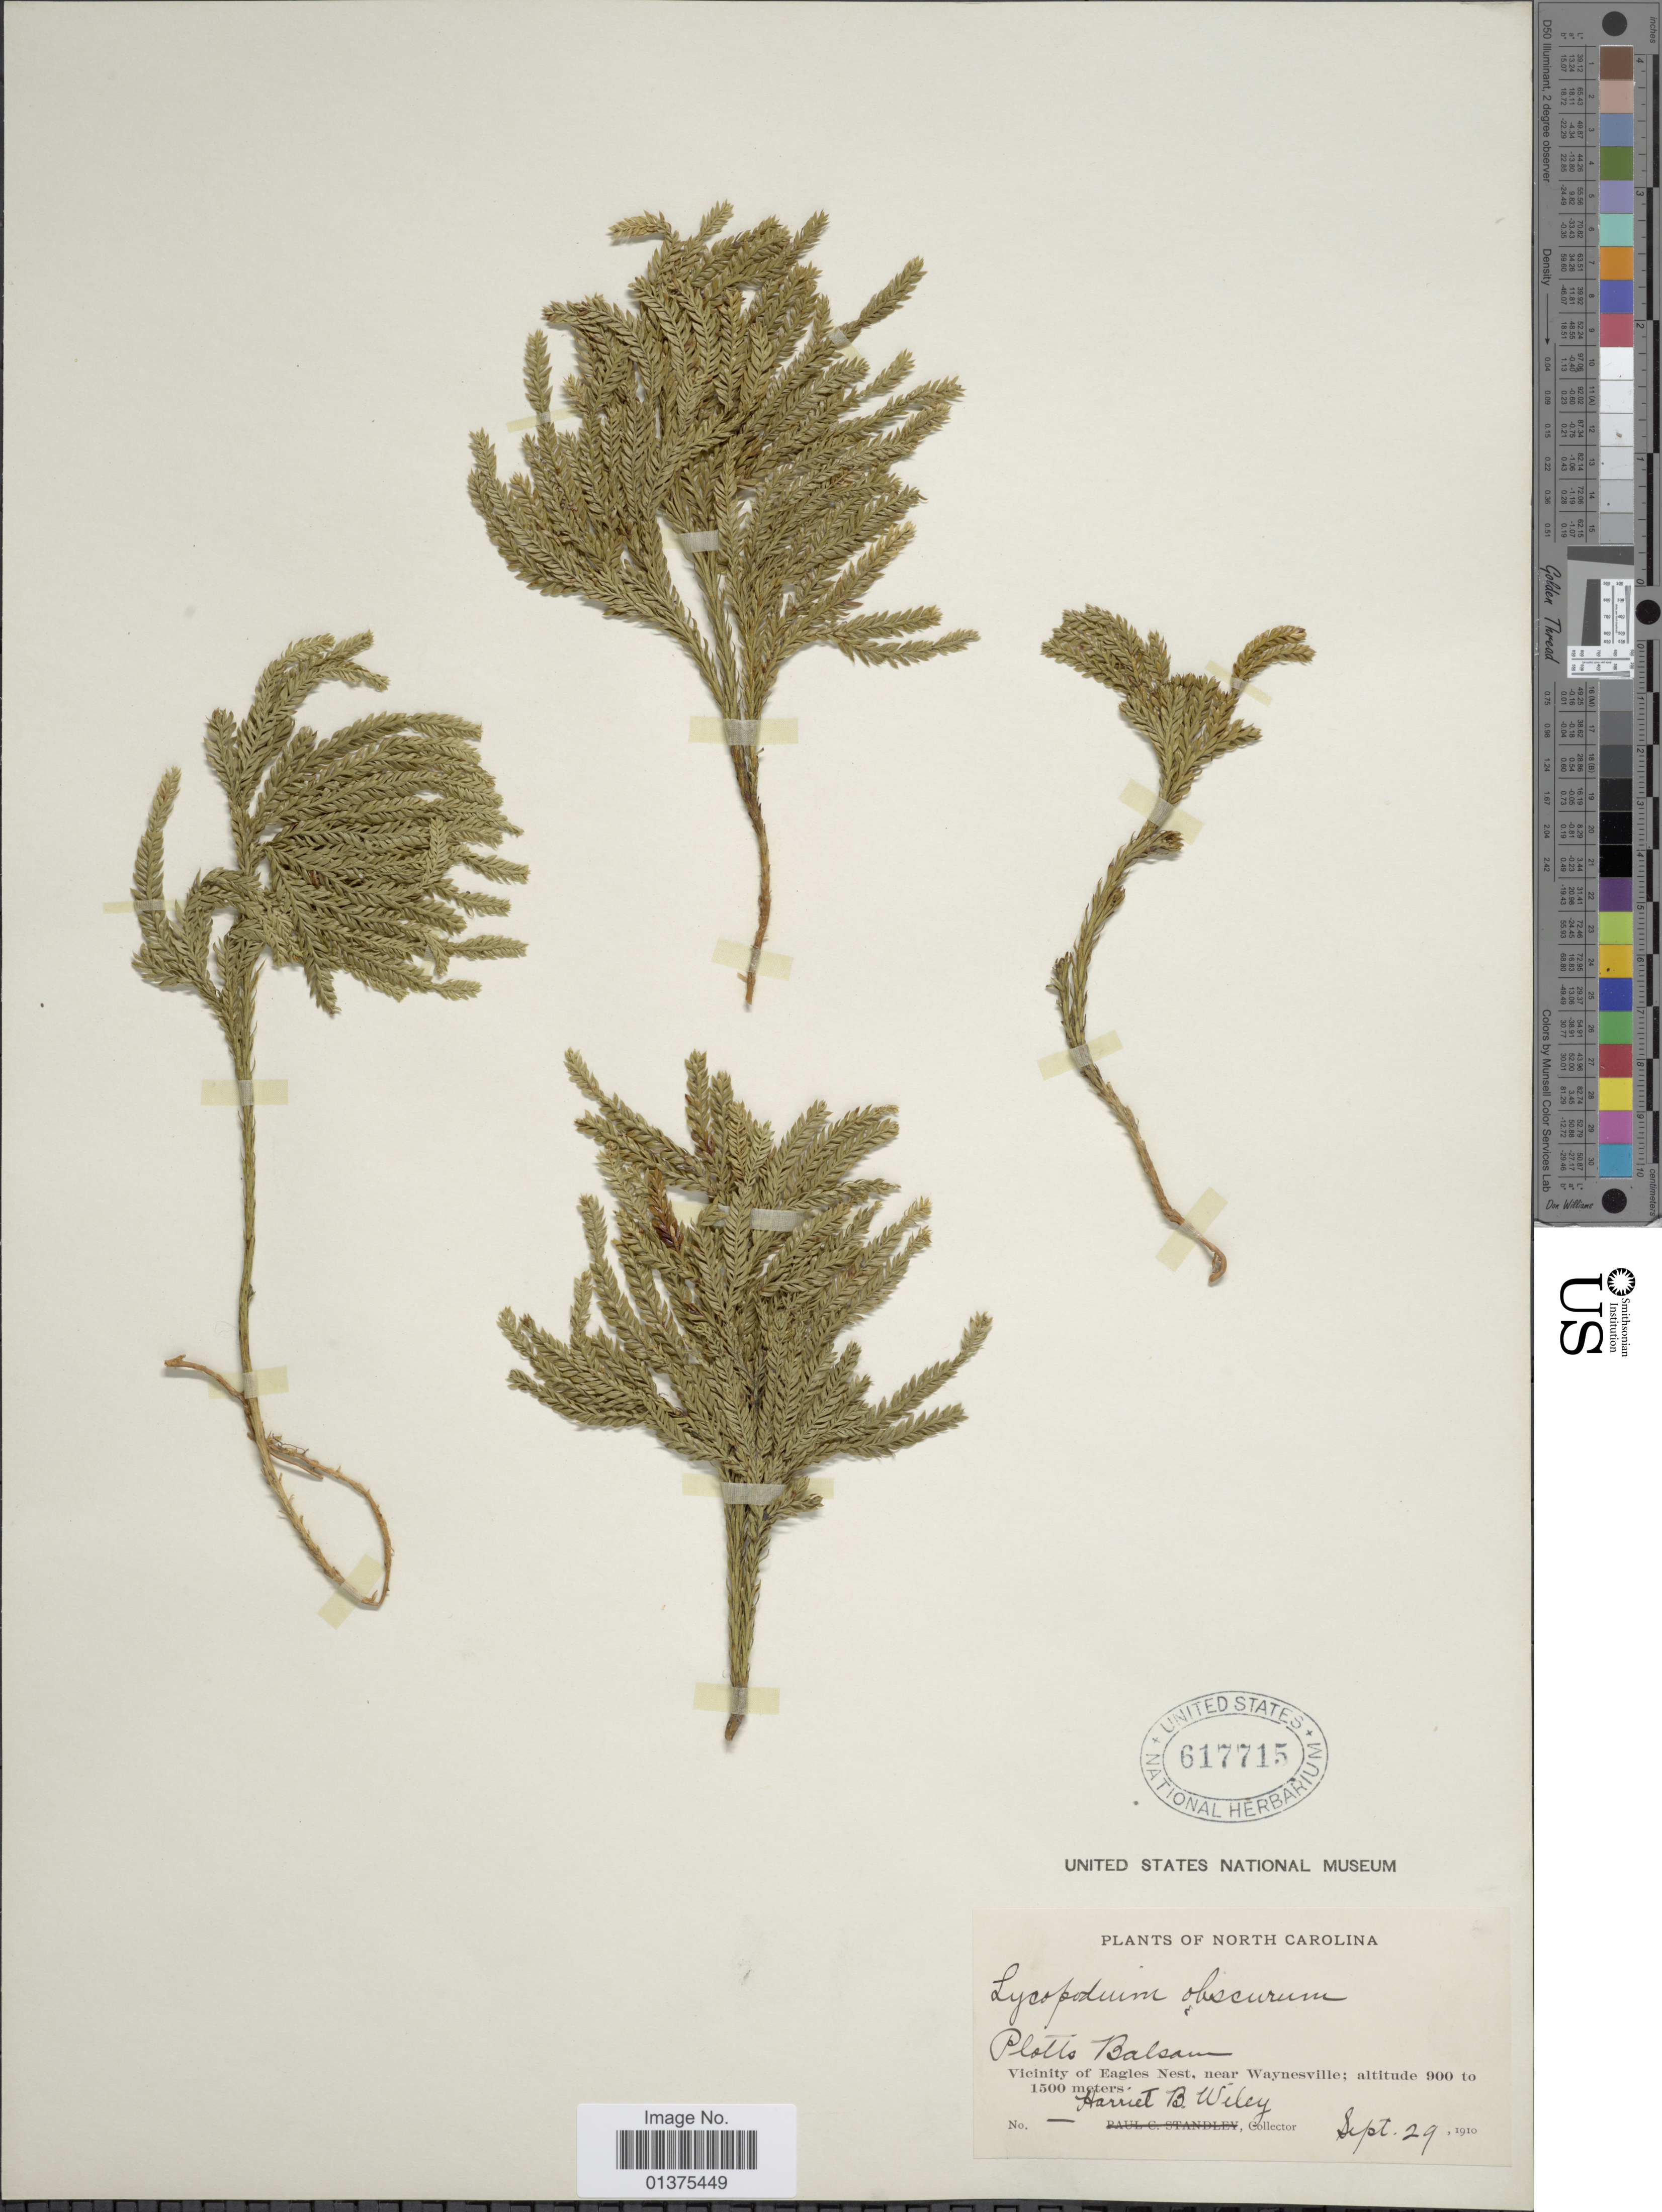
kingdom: Plantae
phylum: Tracheophyta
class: Lycopodiopsida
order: Lycopodiales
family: Lycopodiaceae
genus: Dendrolycopodium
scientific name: Dendrolycopodium obscurum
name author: (L.) A. Haines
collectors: H. Wiley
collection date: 1910-09-29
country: United States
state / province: North Carolina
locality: Polls Balsam, Vicinity of Eagles Nest, near Waynesville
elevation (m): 900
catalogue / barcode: US 617715